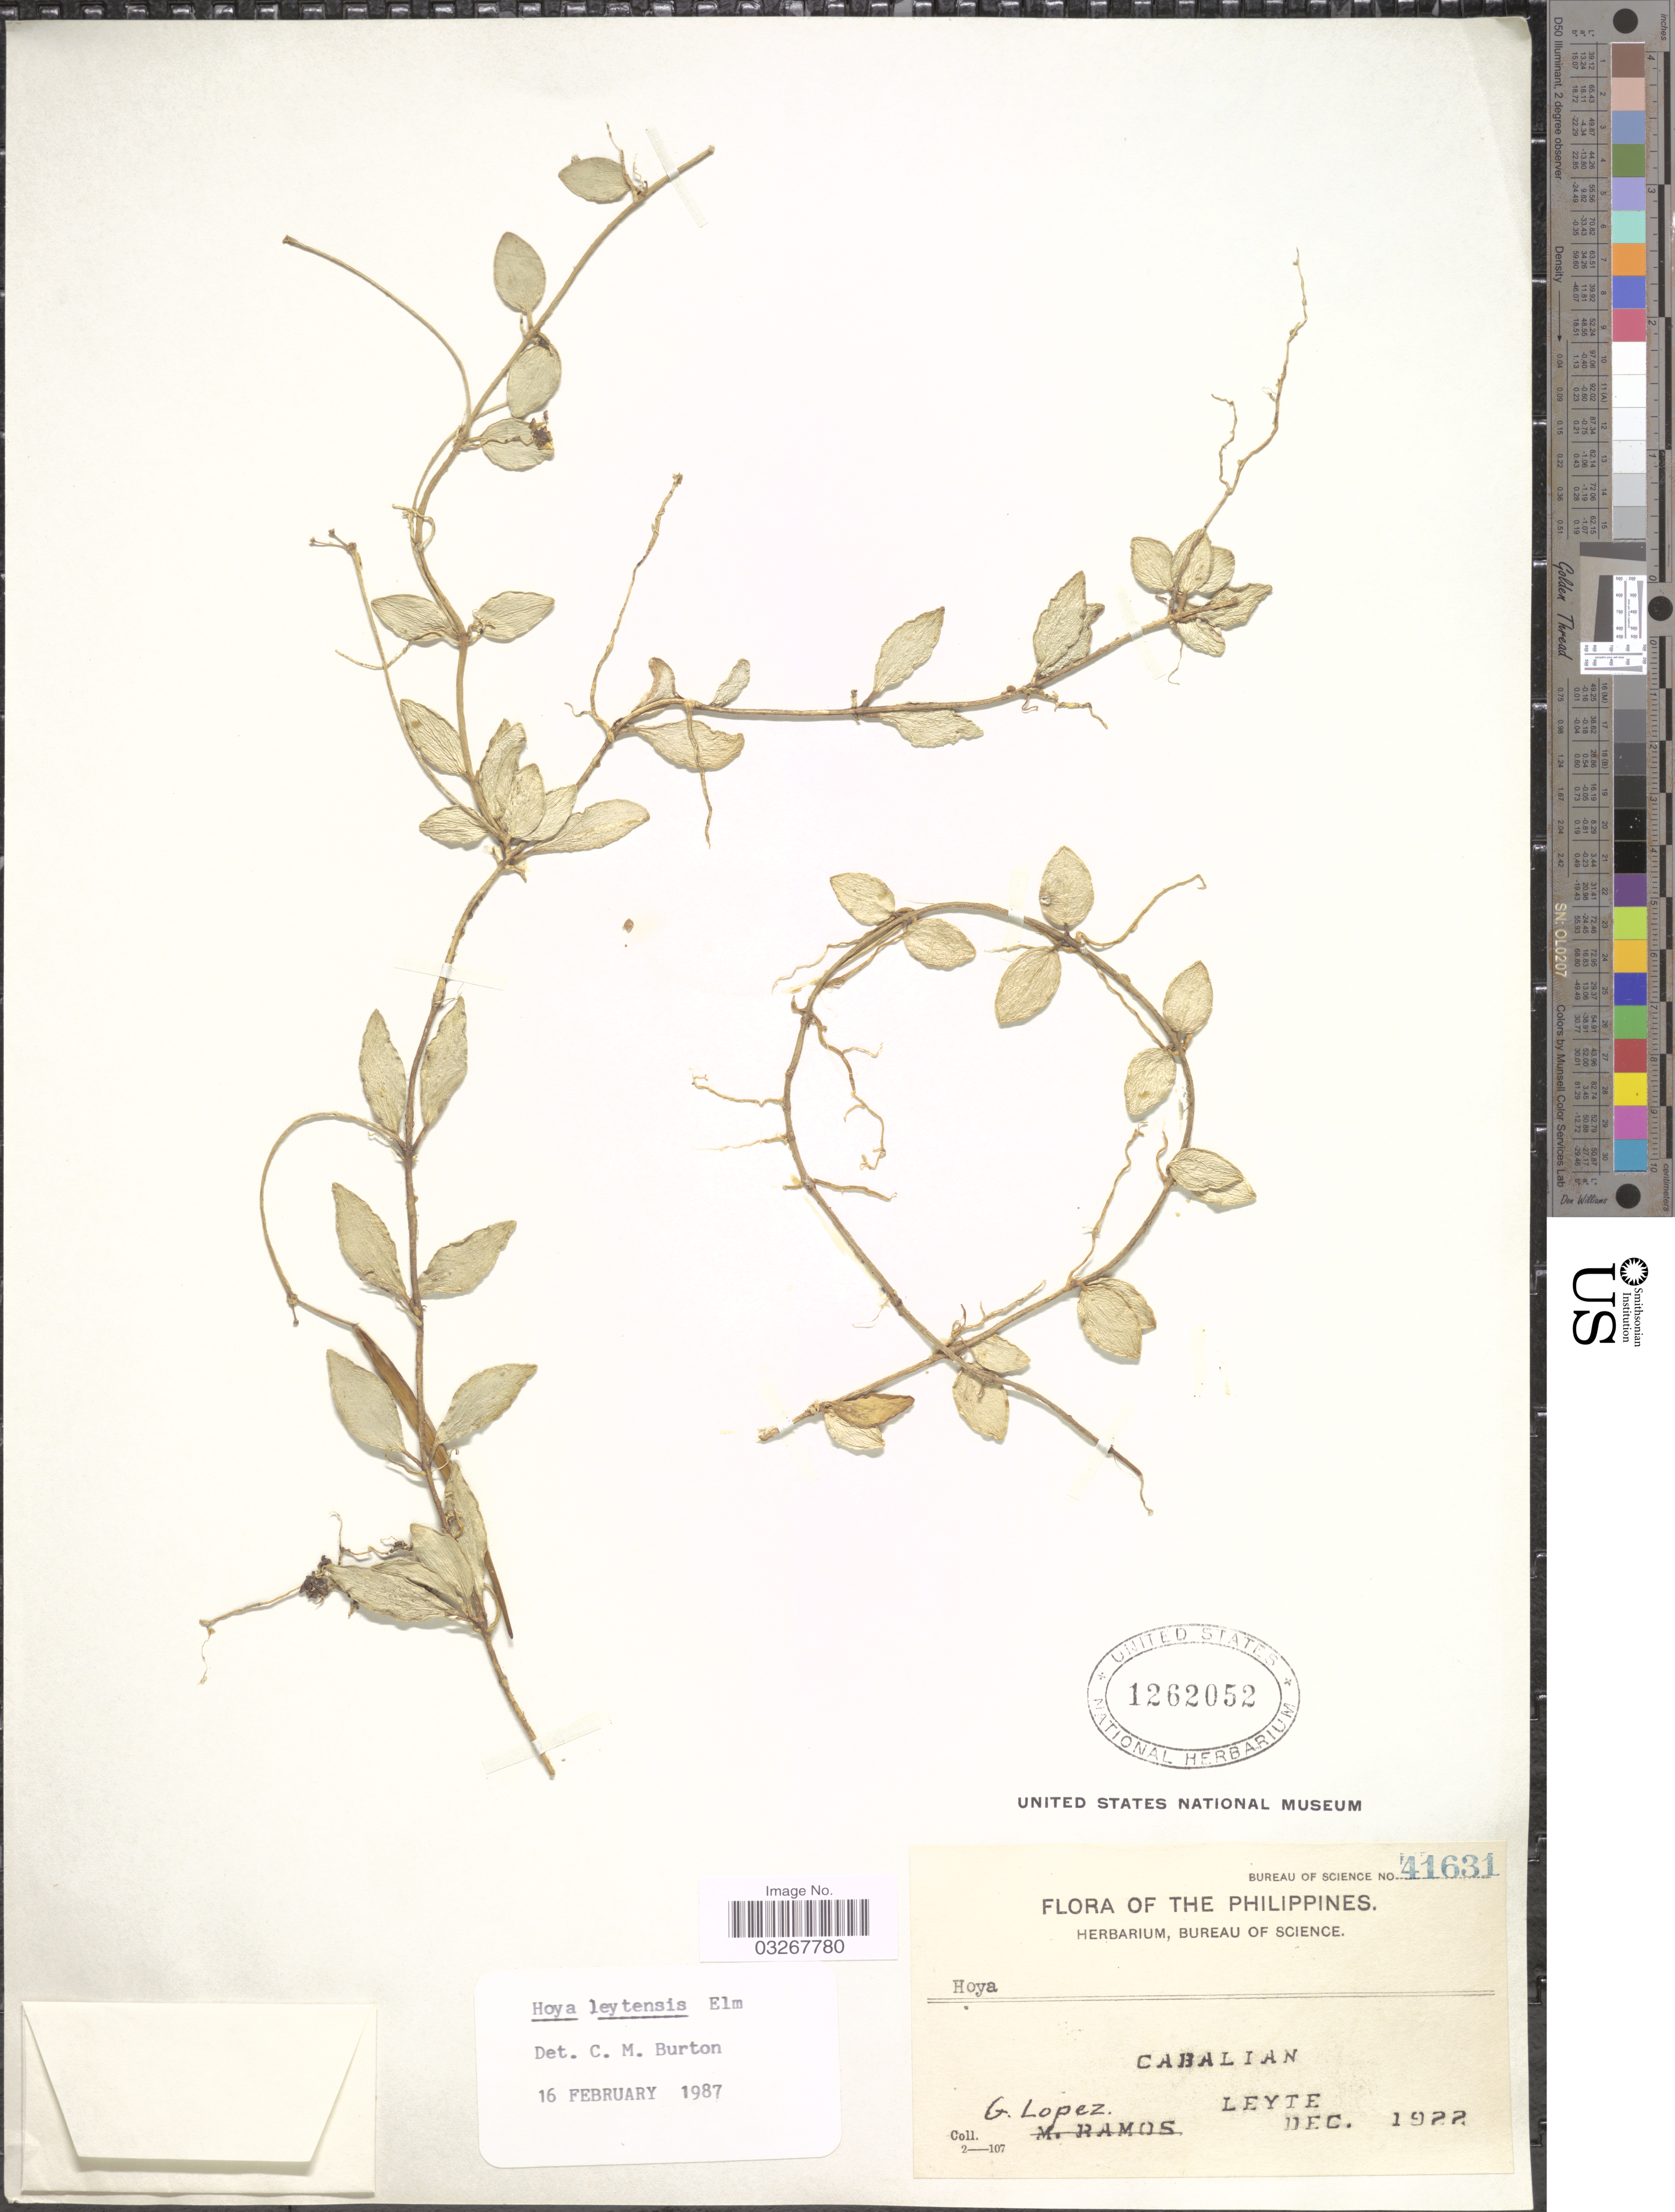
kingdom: Plantae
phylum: Tracheophyta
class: Magnoliopsida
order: Gentianales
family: Apocynaceae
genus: Hoya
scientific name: Hoya leytensis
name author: Elmer ex C.M. Burton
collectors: G. Lopéz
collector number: Bureau of Science 41631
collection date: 1922-12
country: Philippines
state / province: Eastern Visayas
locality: Cabalian. Leyte.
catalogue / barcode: US 1262052